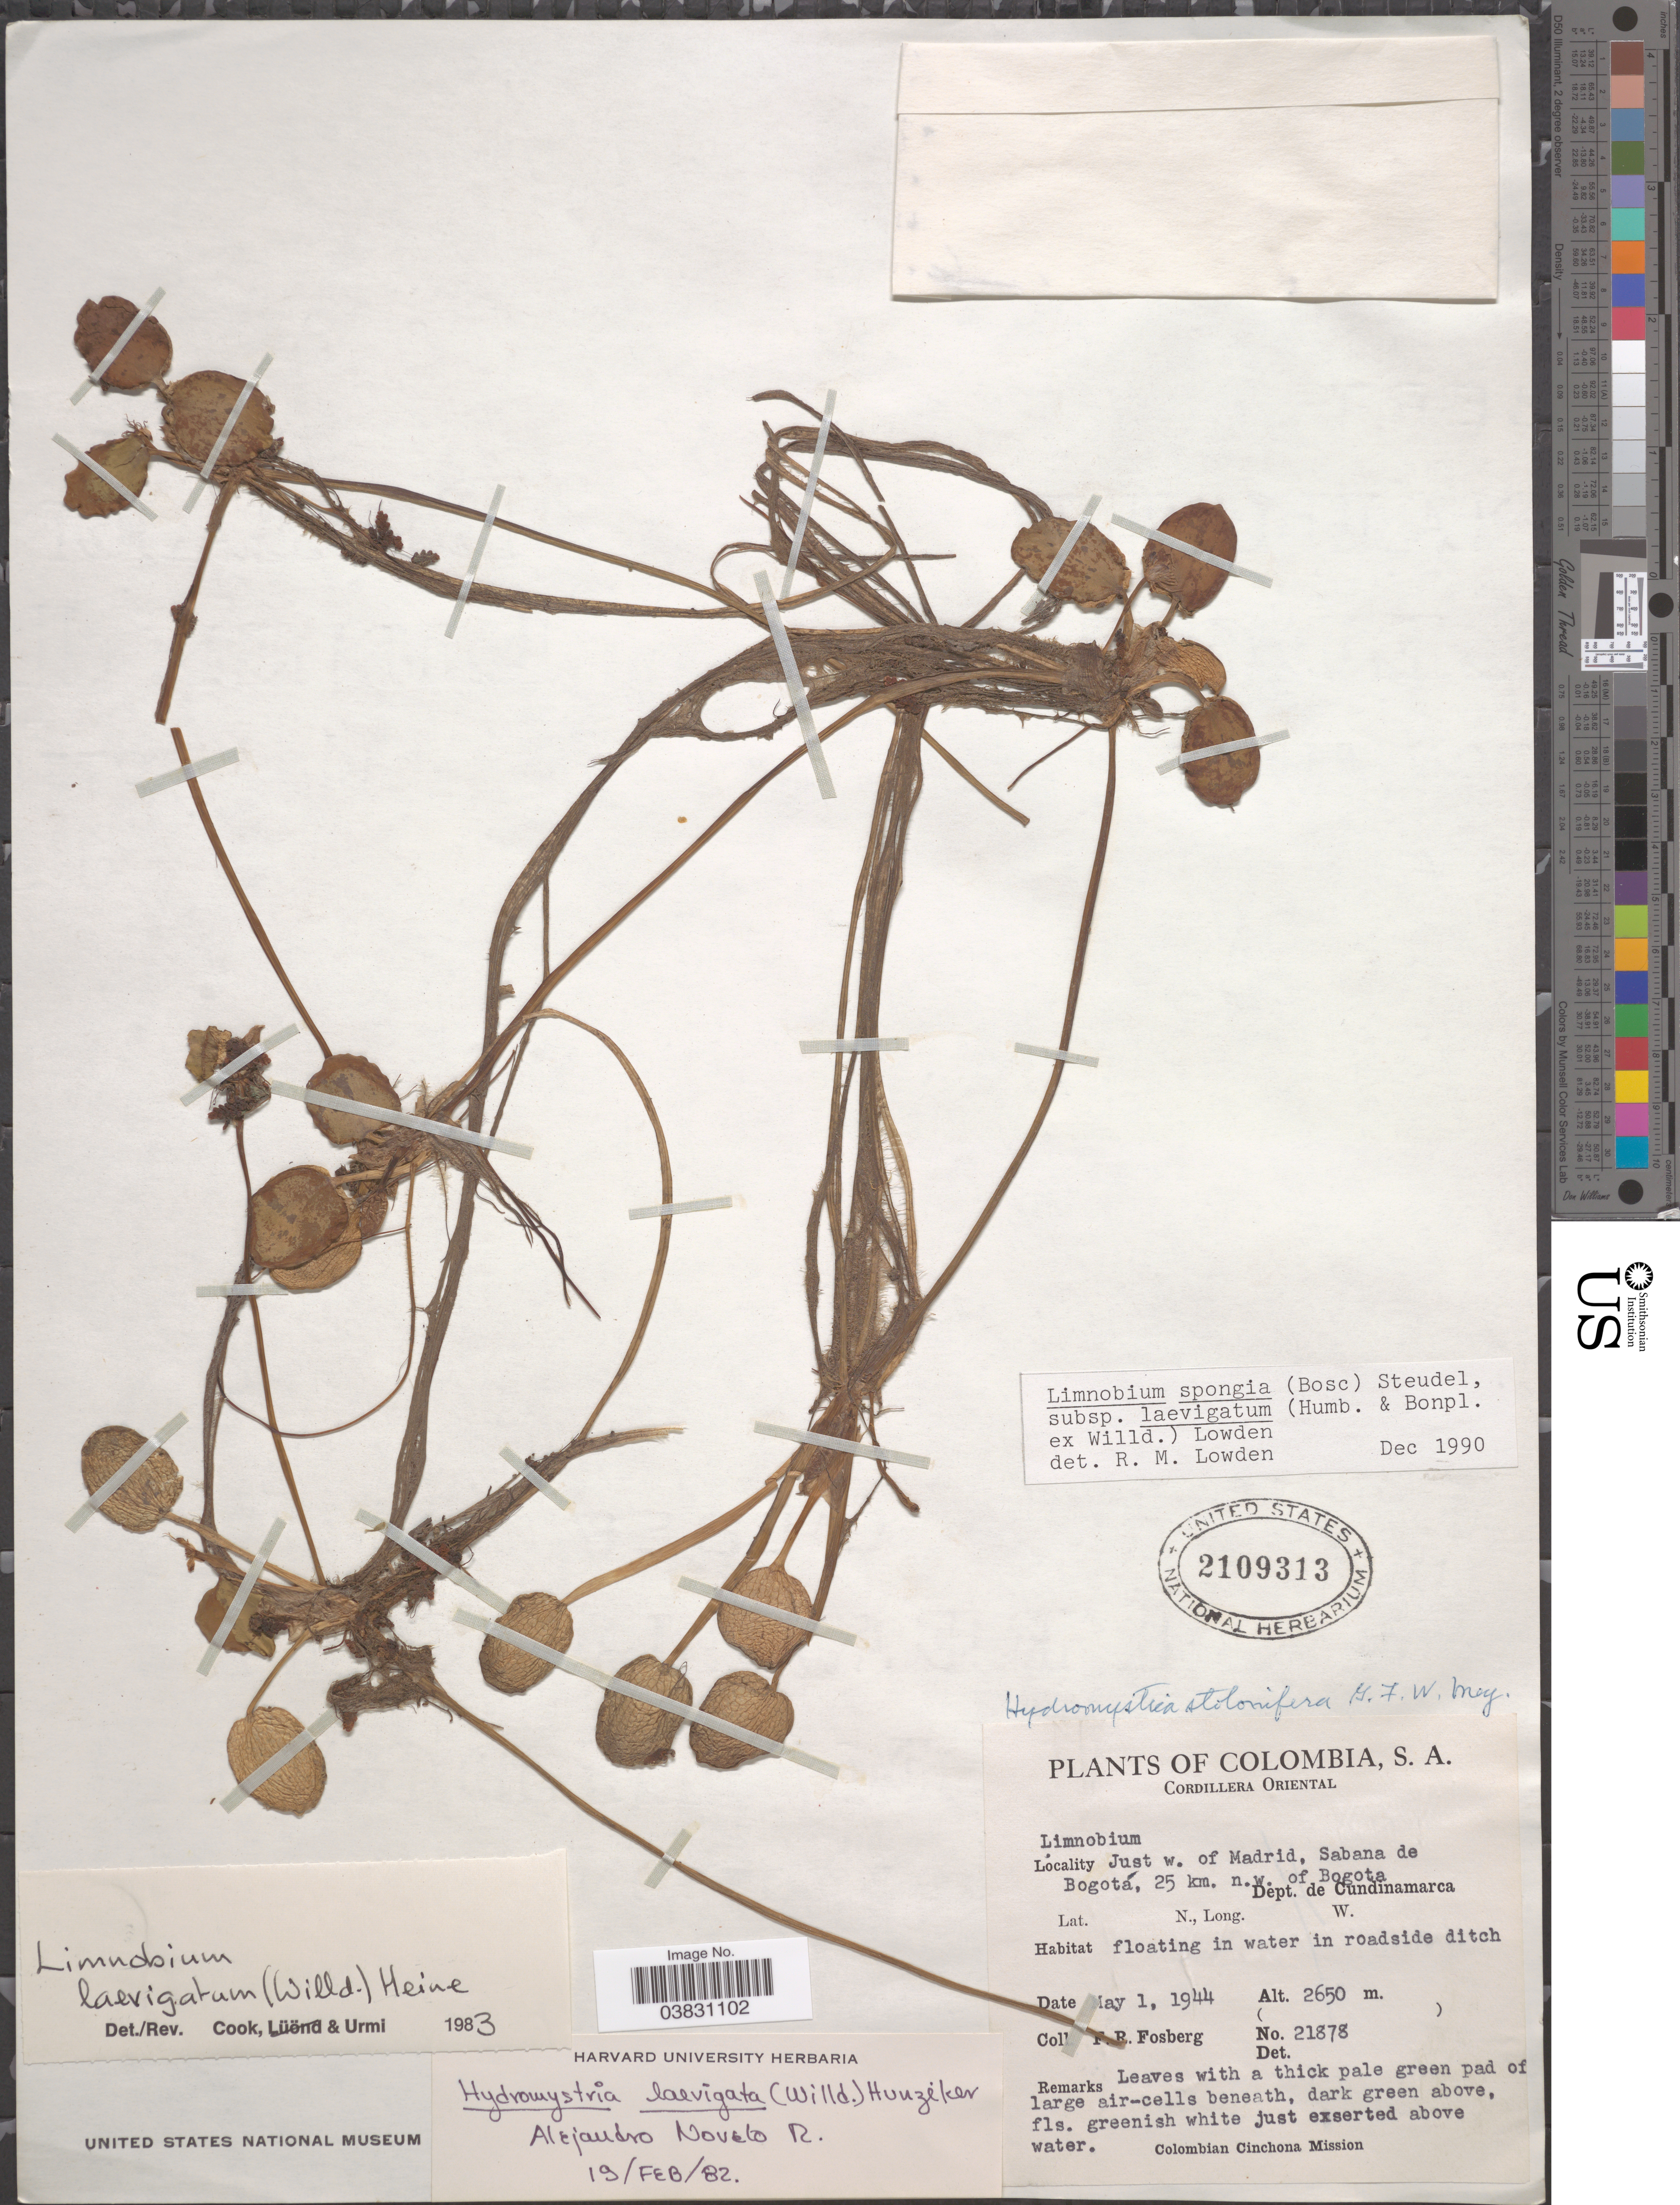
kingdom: Plantae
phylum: Tracheophyta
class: Liliopsida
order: Alismatales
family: Hydrocharitaceae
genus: Limnobium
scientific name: Limnobium laevigatum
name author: (Humb. & Bonpl. ex Willd.) Heine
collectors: F. R. Fosberg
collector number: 21878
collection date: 1944-05-01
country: Colombia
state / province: Cundinamarca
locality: Cordillera Oriental. Just w. of Madrid, Sabana de Bogotá, 25 km. n. w. of Bogota. Dept. of Cundinamarca.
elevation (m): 2650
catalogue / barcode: US 2109313